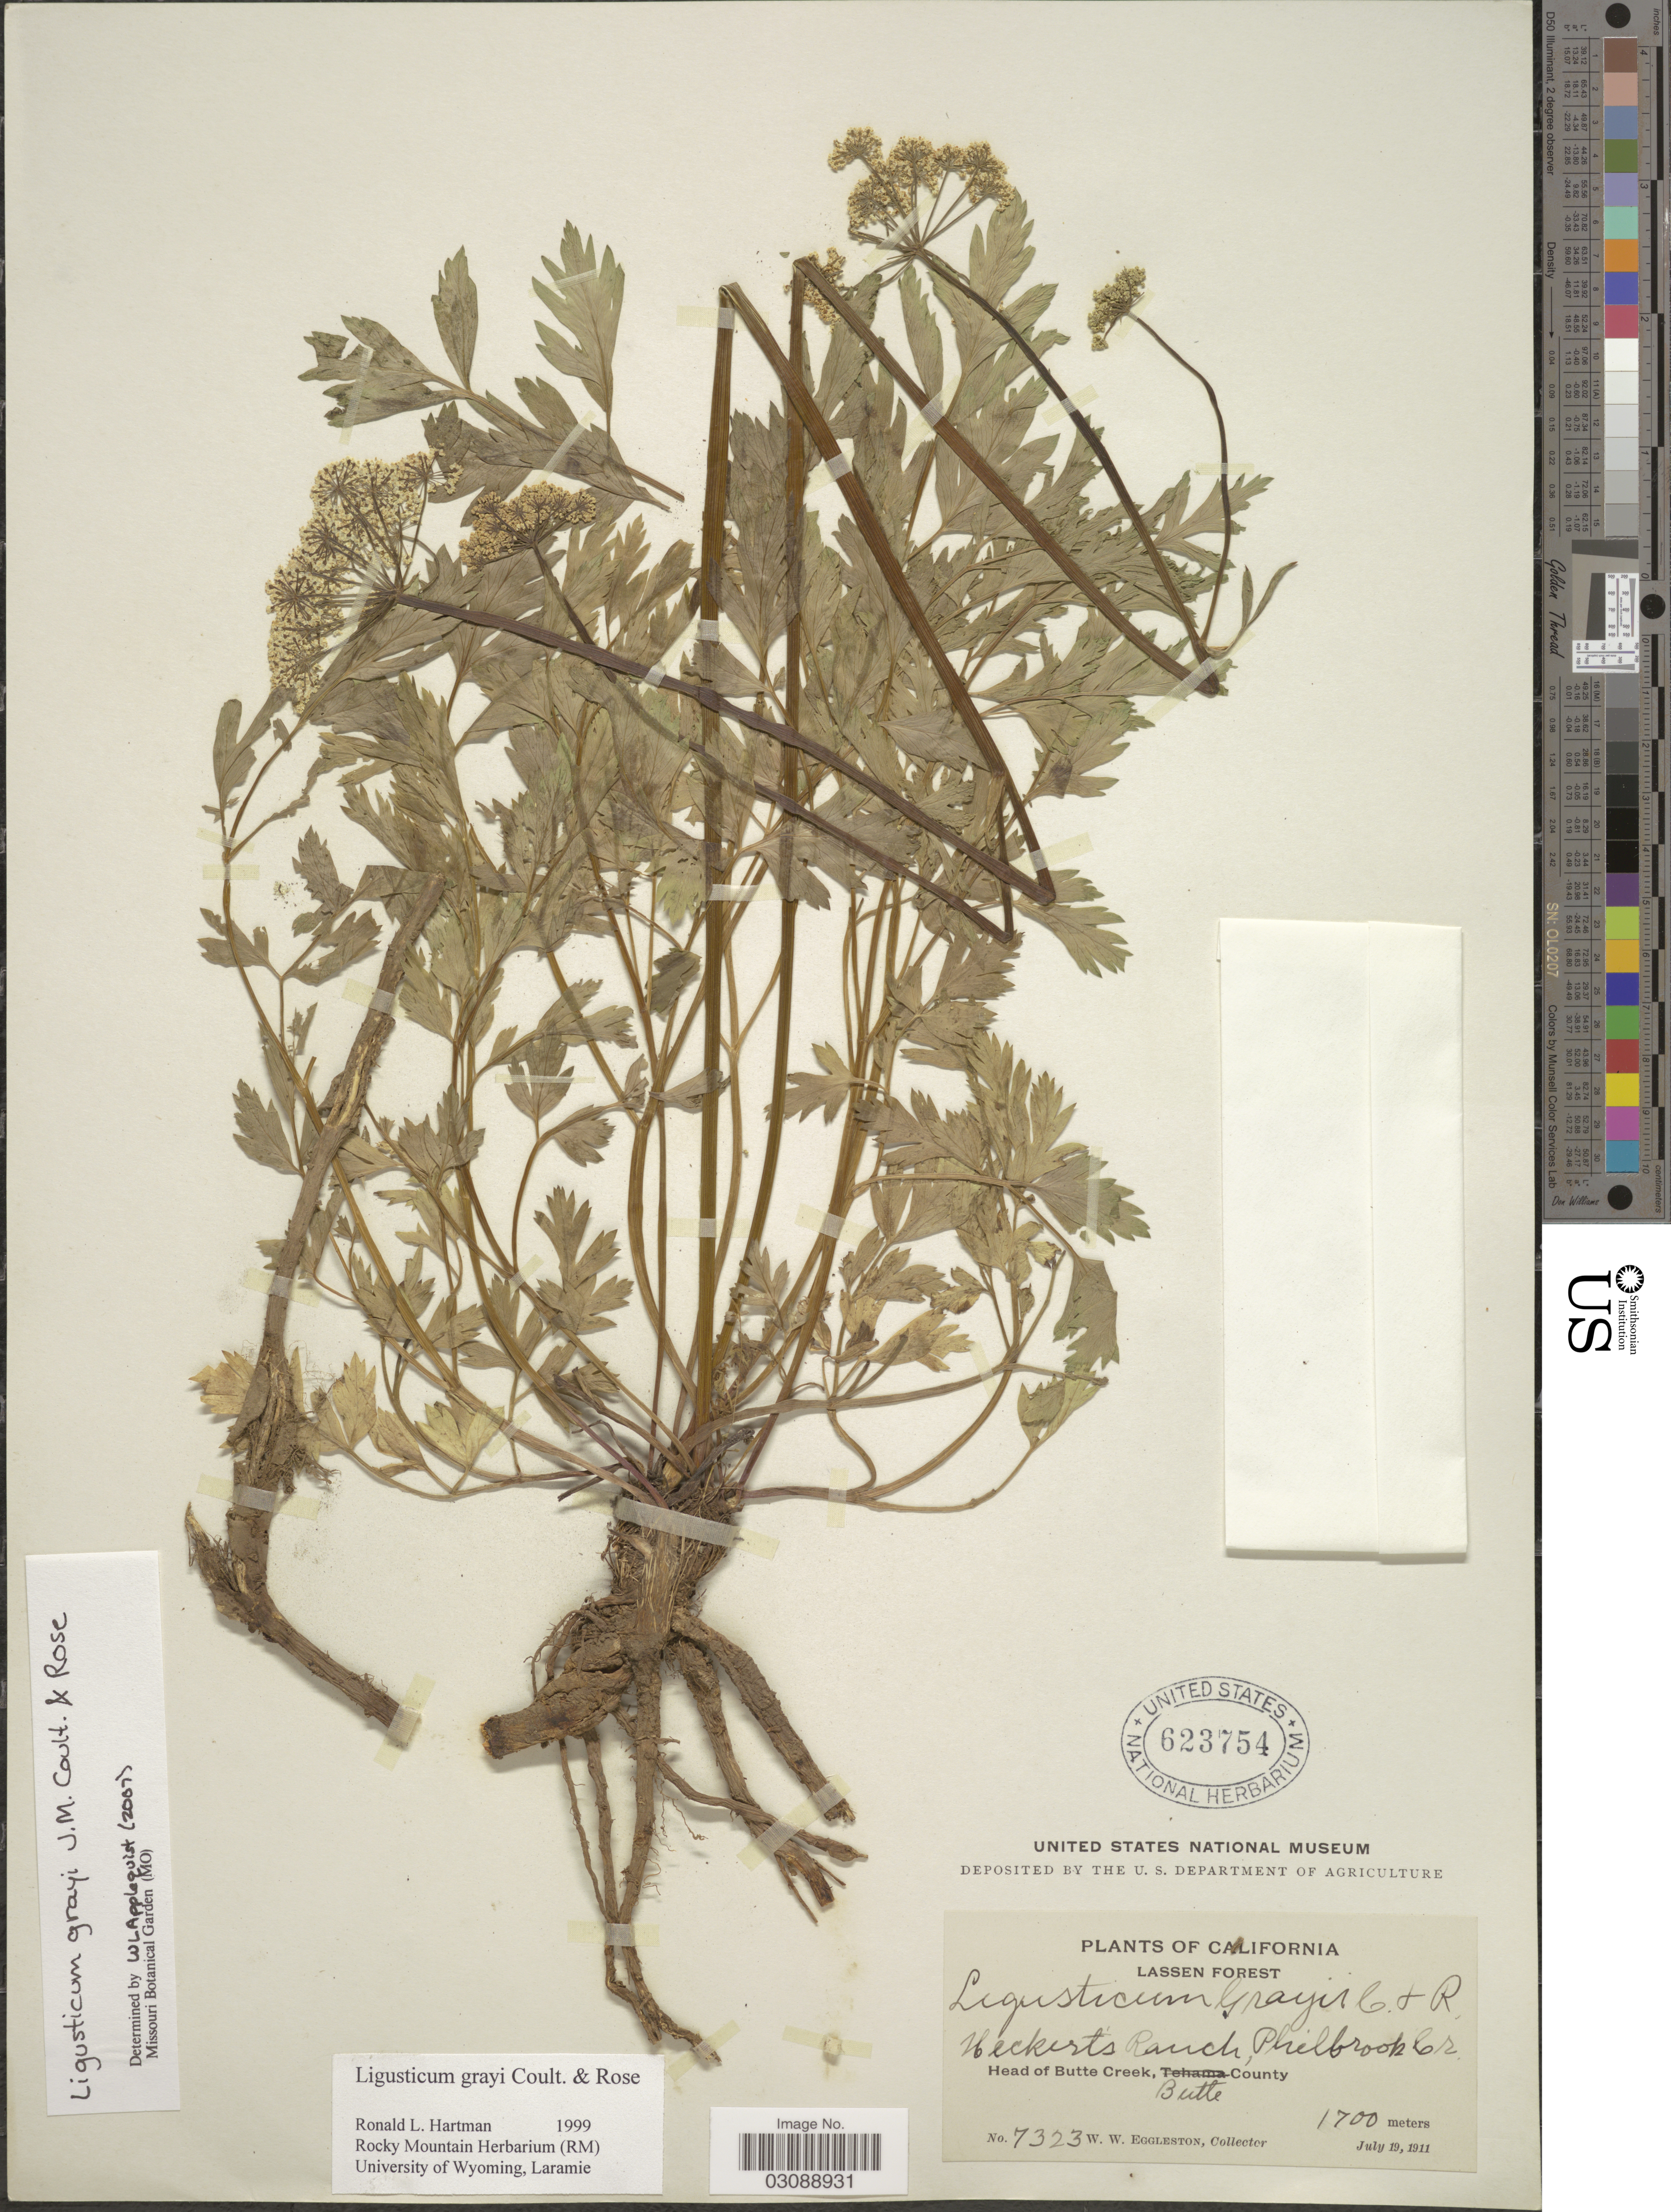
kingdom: Plantae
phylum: Tracheophyta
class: Magnoliopsida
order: Apiales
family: Apiaceae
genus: Ligusticum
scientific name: Ligusticum grayi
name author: J.M. Coult. & Rose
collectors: W. W. Eggleston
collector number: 7323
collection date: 1911-07-19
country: United States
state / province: California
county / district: Butte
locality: Lassen Forest. Heckert's Ranch, Philbrook Cr. Head of Butte Creek, Butte County.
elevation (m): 1700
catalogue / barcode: US 623754